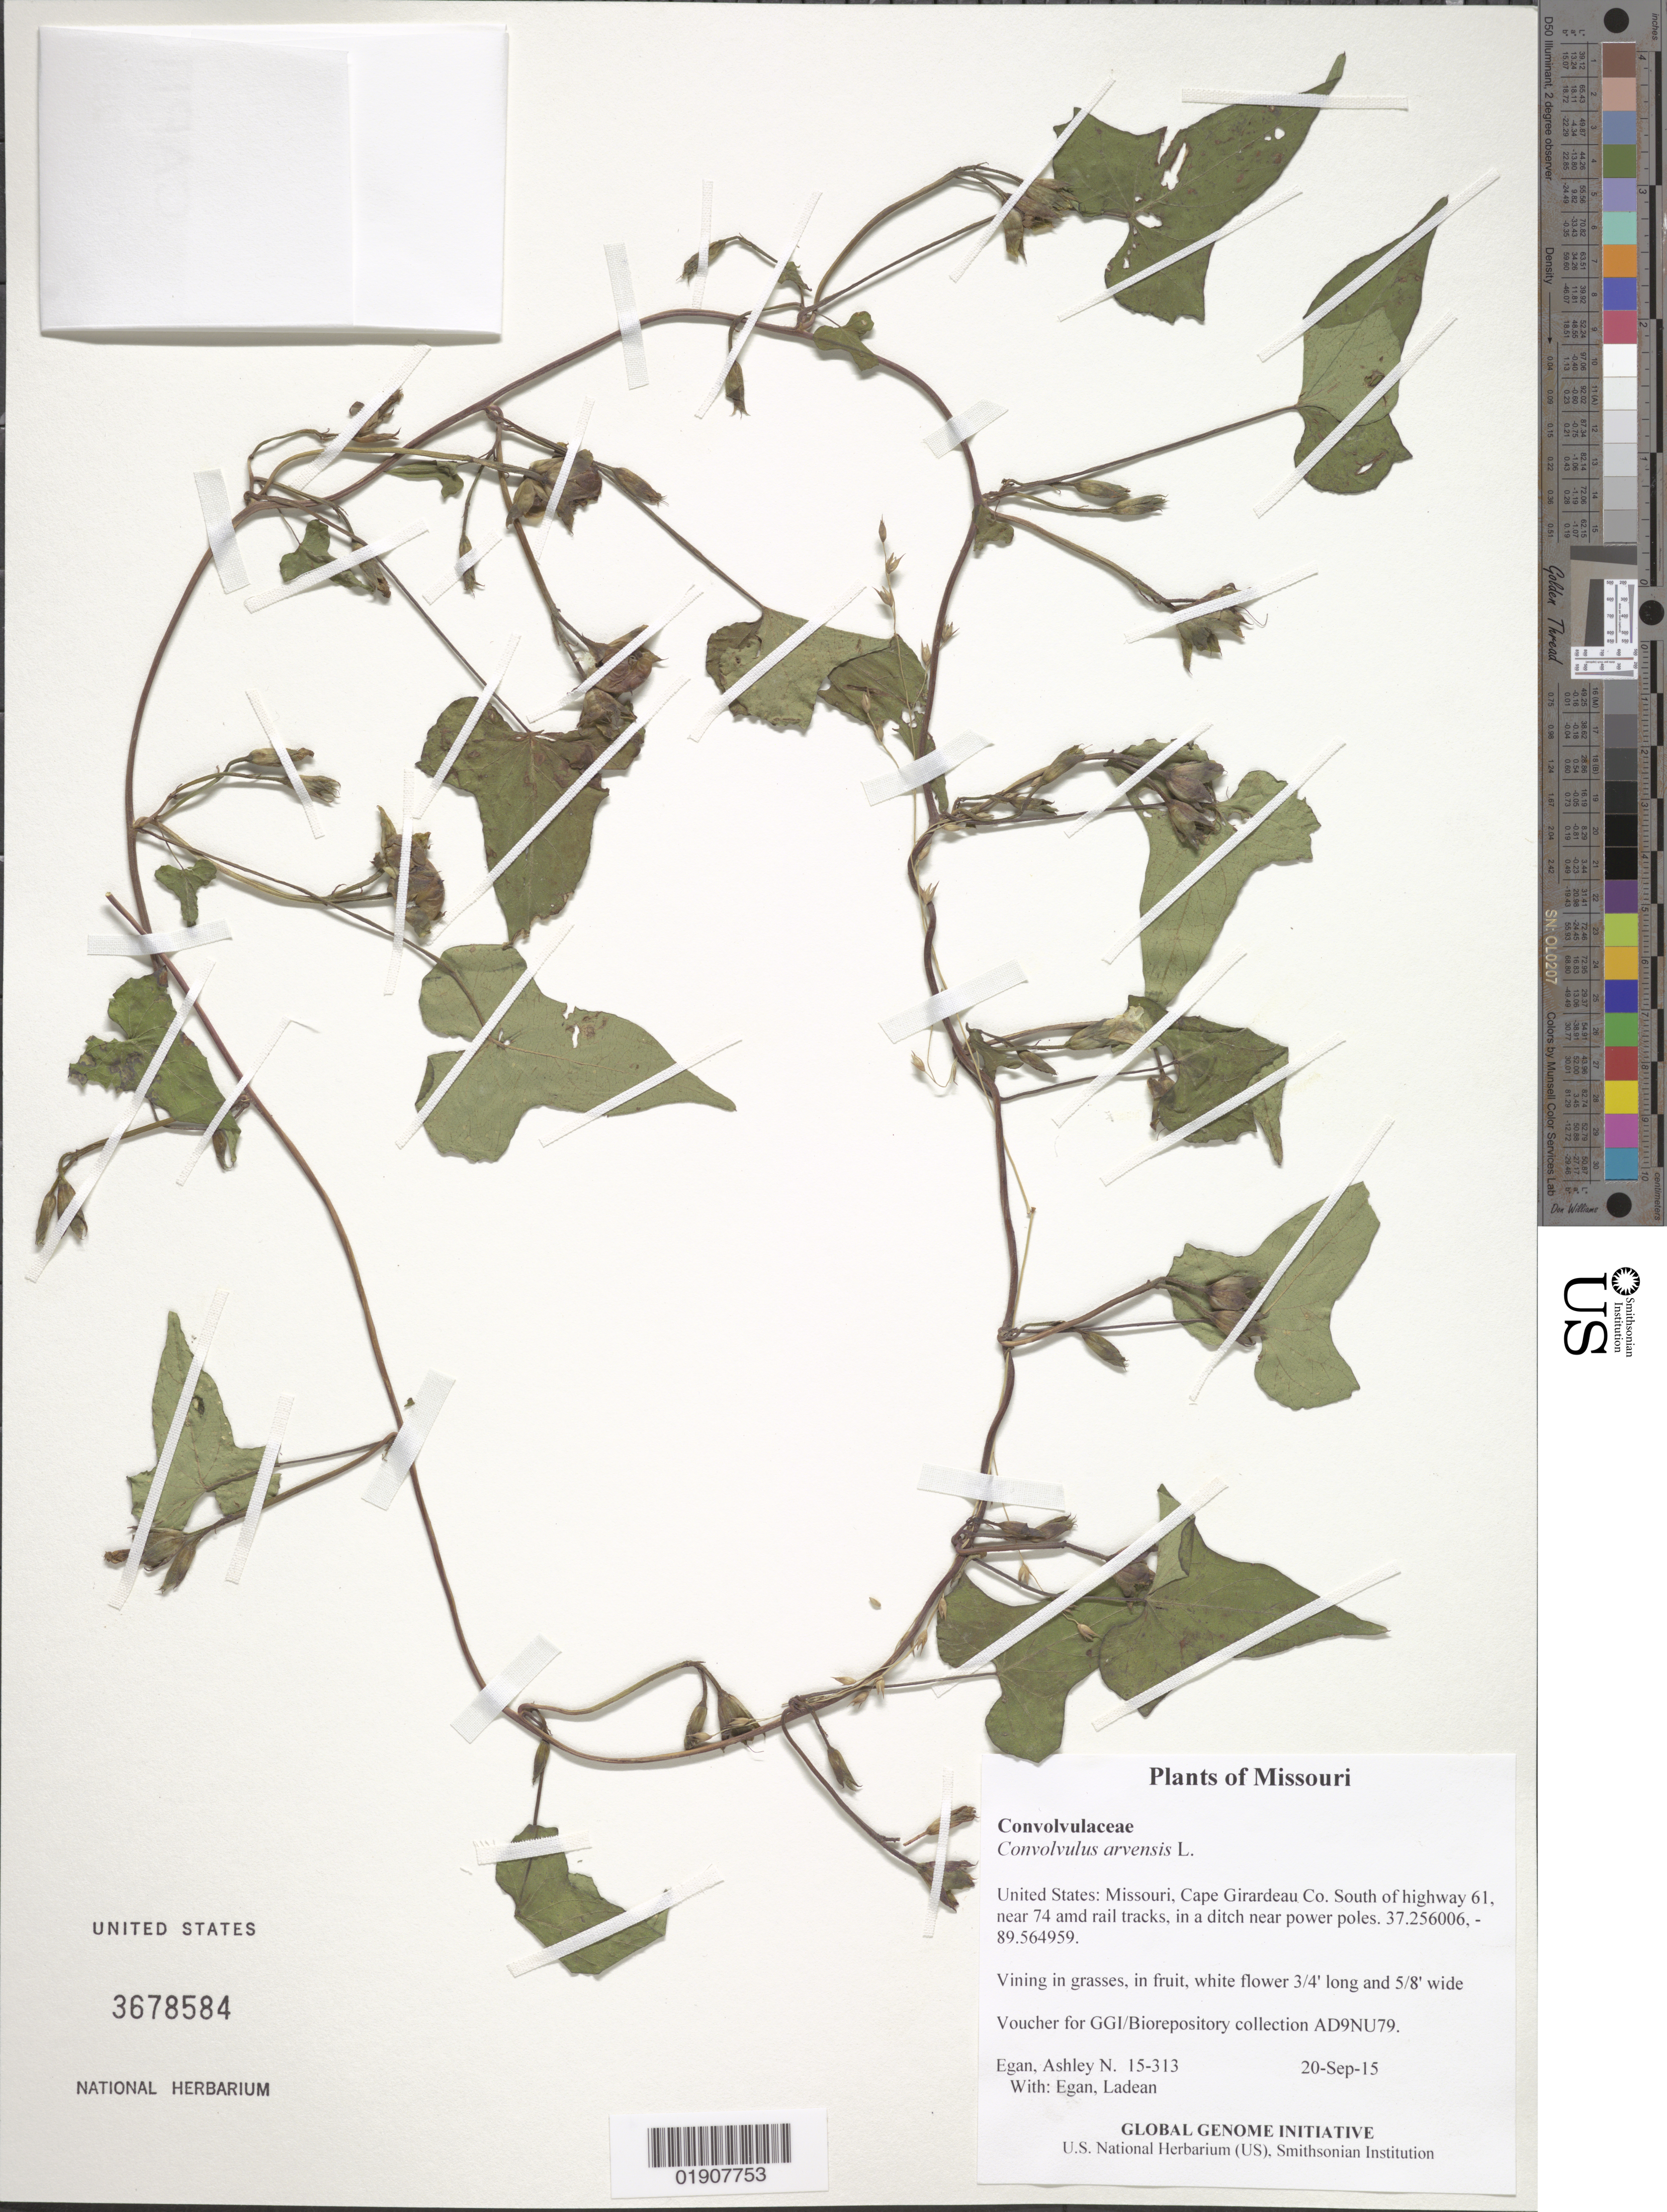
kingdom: Plantae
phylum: Tracheophyta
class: Magnoliopsida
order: Solanales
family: Convolvulaceae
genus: Convolvulus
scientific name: Convolvulus arvensis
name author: L.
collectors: A. N. Egan & L. Egan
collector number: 15-313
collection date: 2015-09-20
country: United States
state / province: Missouri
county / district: Cape Girardeau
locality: South of highway 61, near 74 and rail tracks, in a ditch near power poles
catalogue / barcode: US 3678584